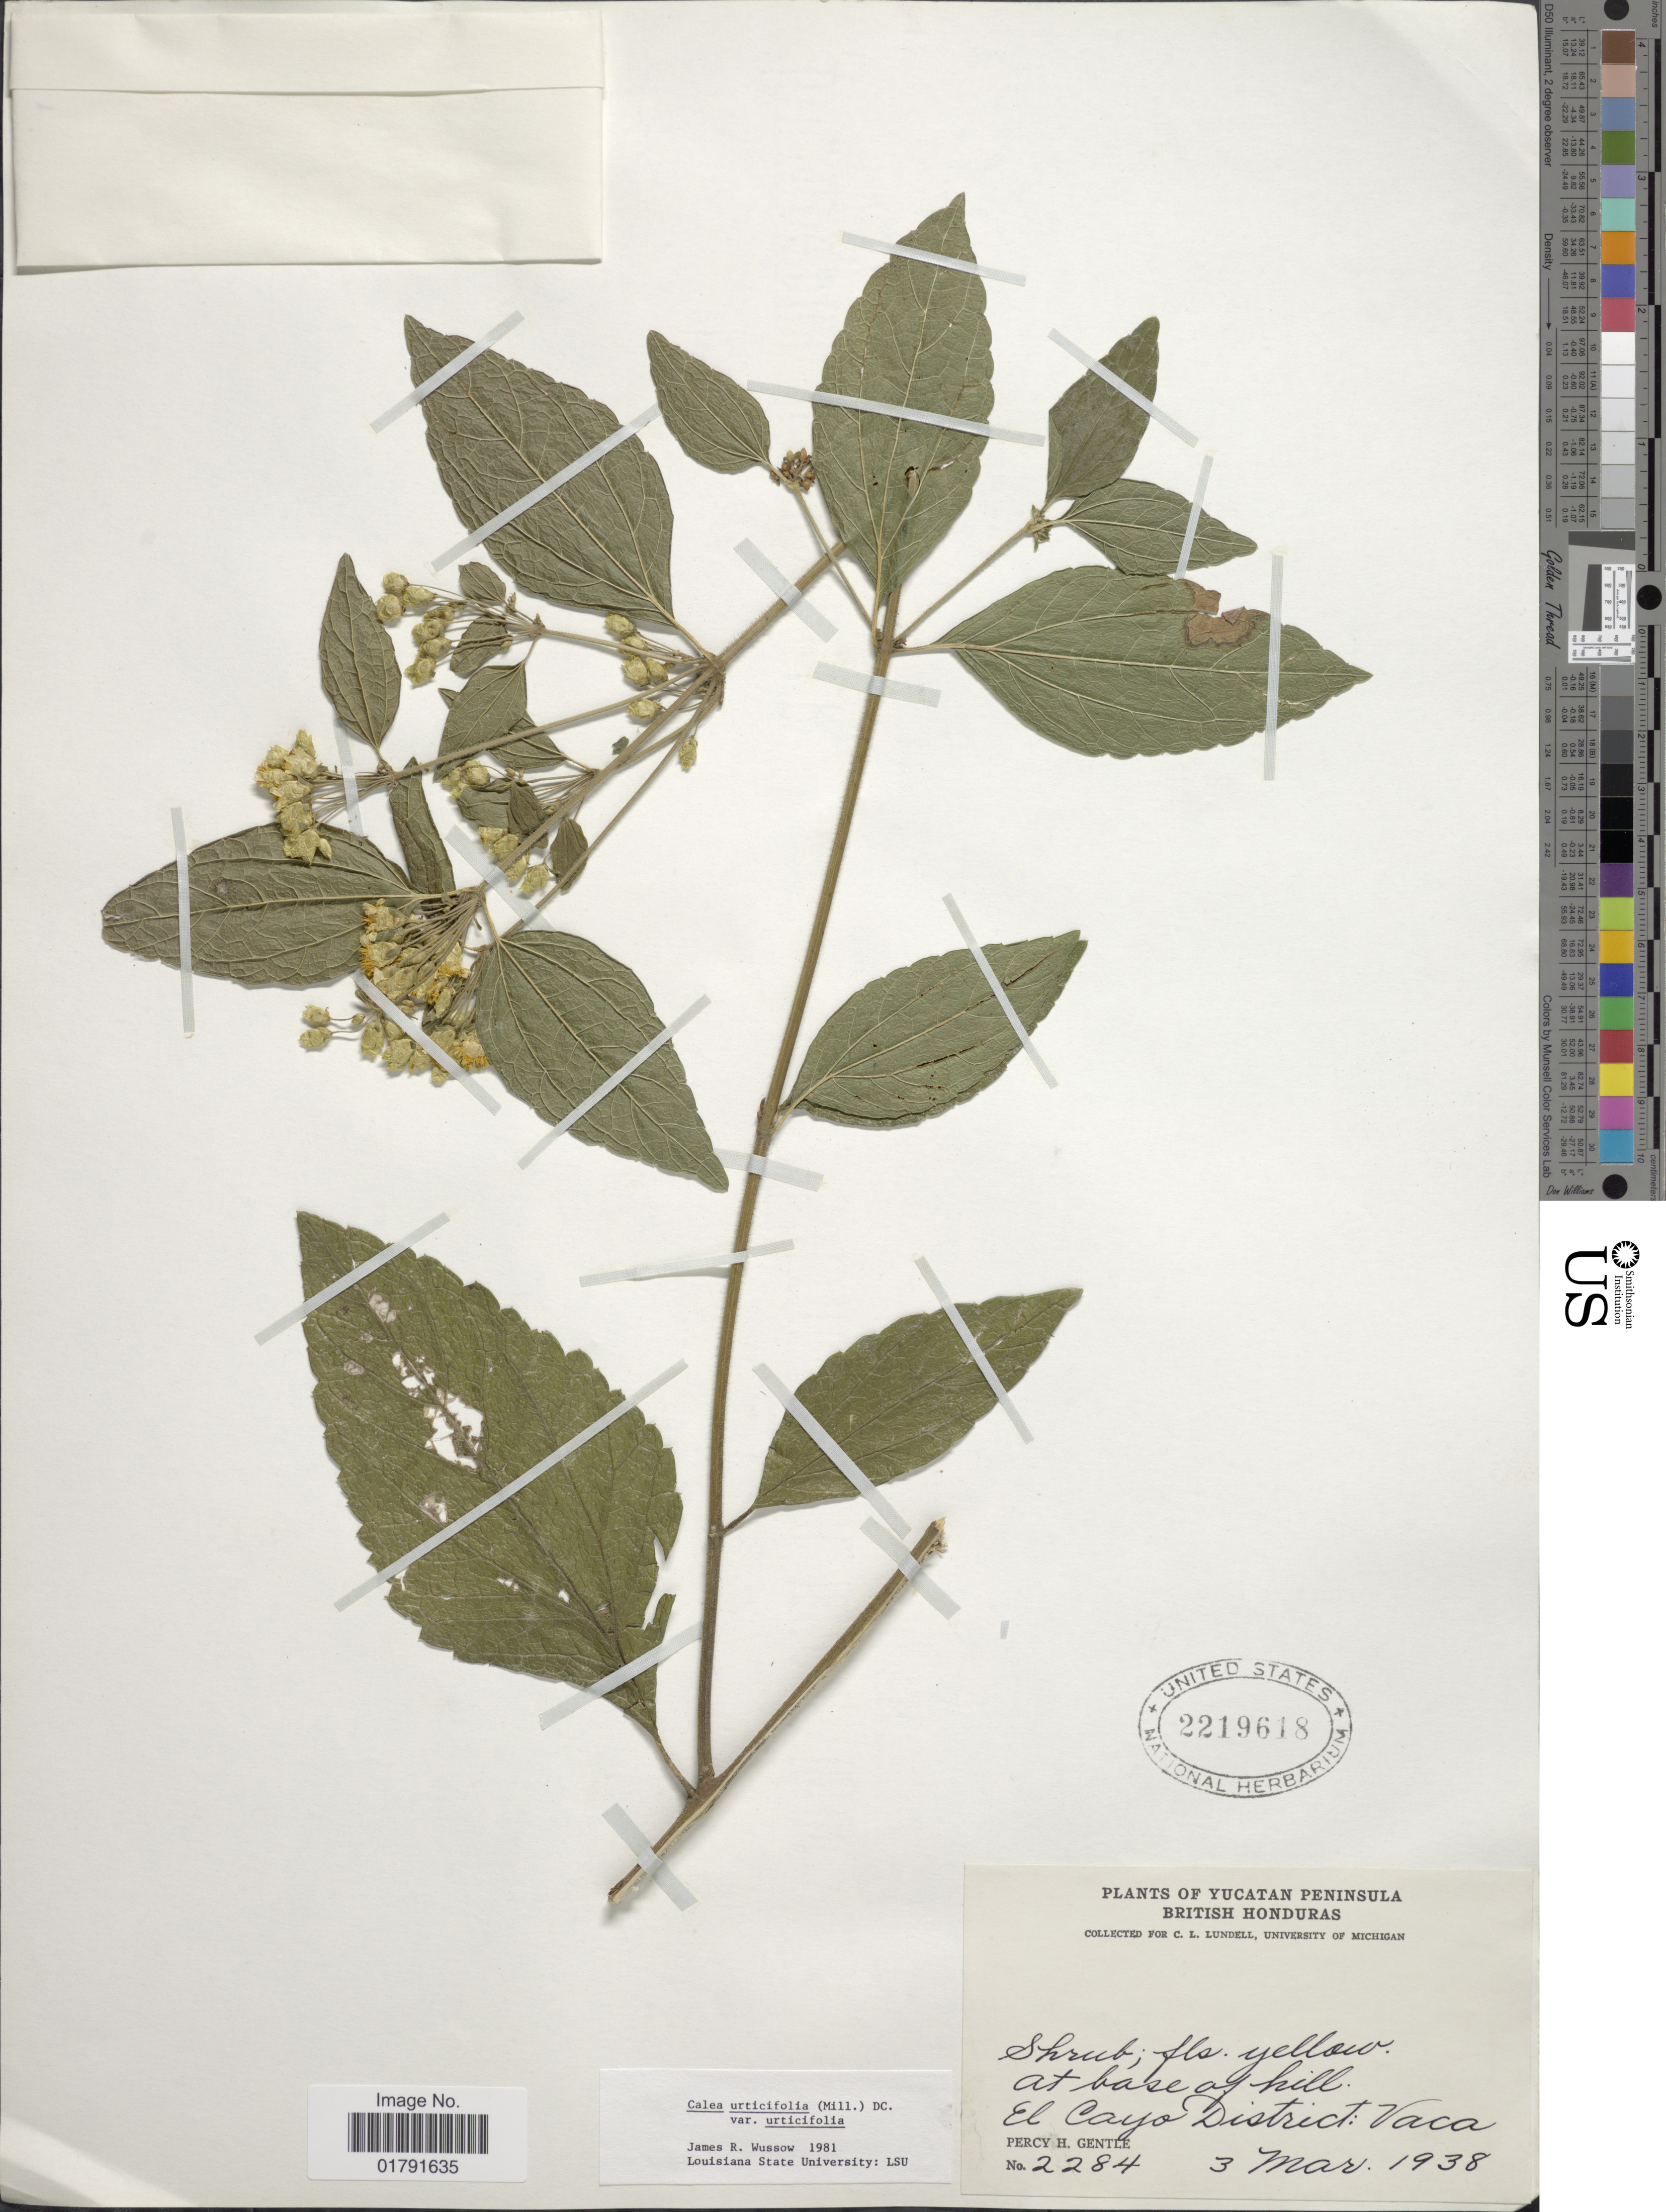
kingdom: Plantae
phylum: Tracheophyta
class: Magnoliopsida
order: Asterales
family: Asteraceae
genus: Calea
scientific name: Calea urticifolia var. urticifolia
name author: (Mill.) DC.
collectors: P. H. Gentle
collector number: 2284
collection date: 1938-03-03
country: Belize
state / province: Cayo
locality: Yucatan Peninsula, British Honduras, at base of hill, El Cayo District: Vaca.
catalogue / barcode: US 2219618